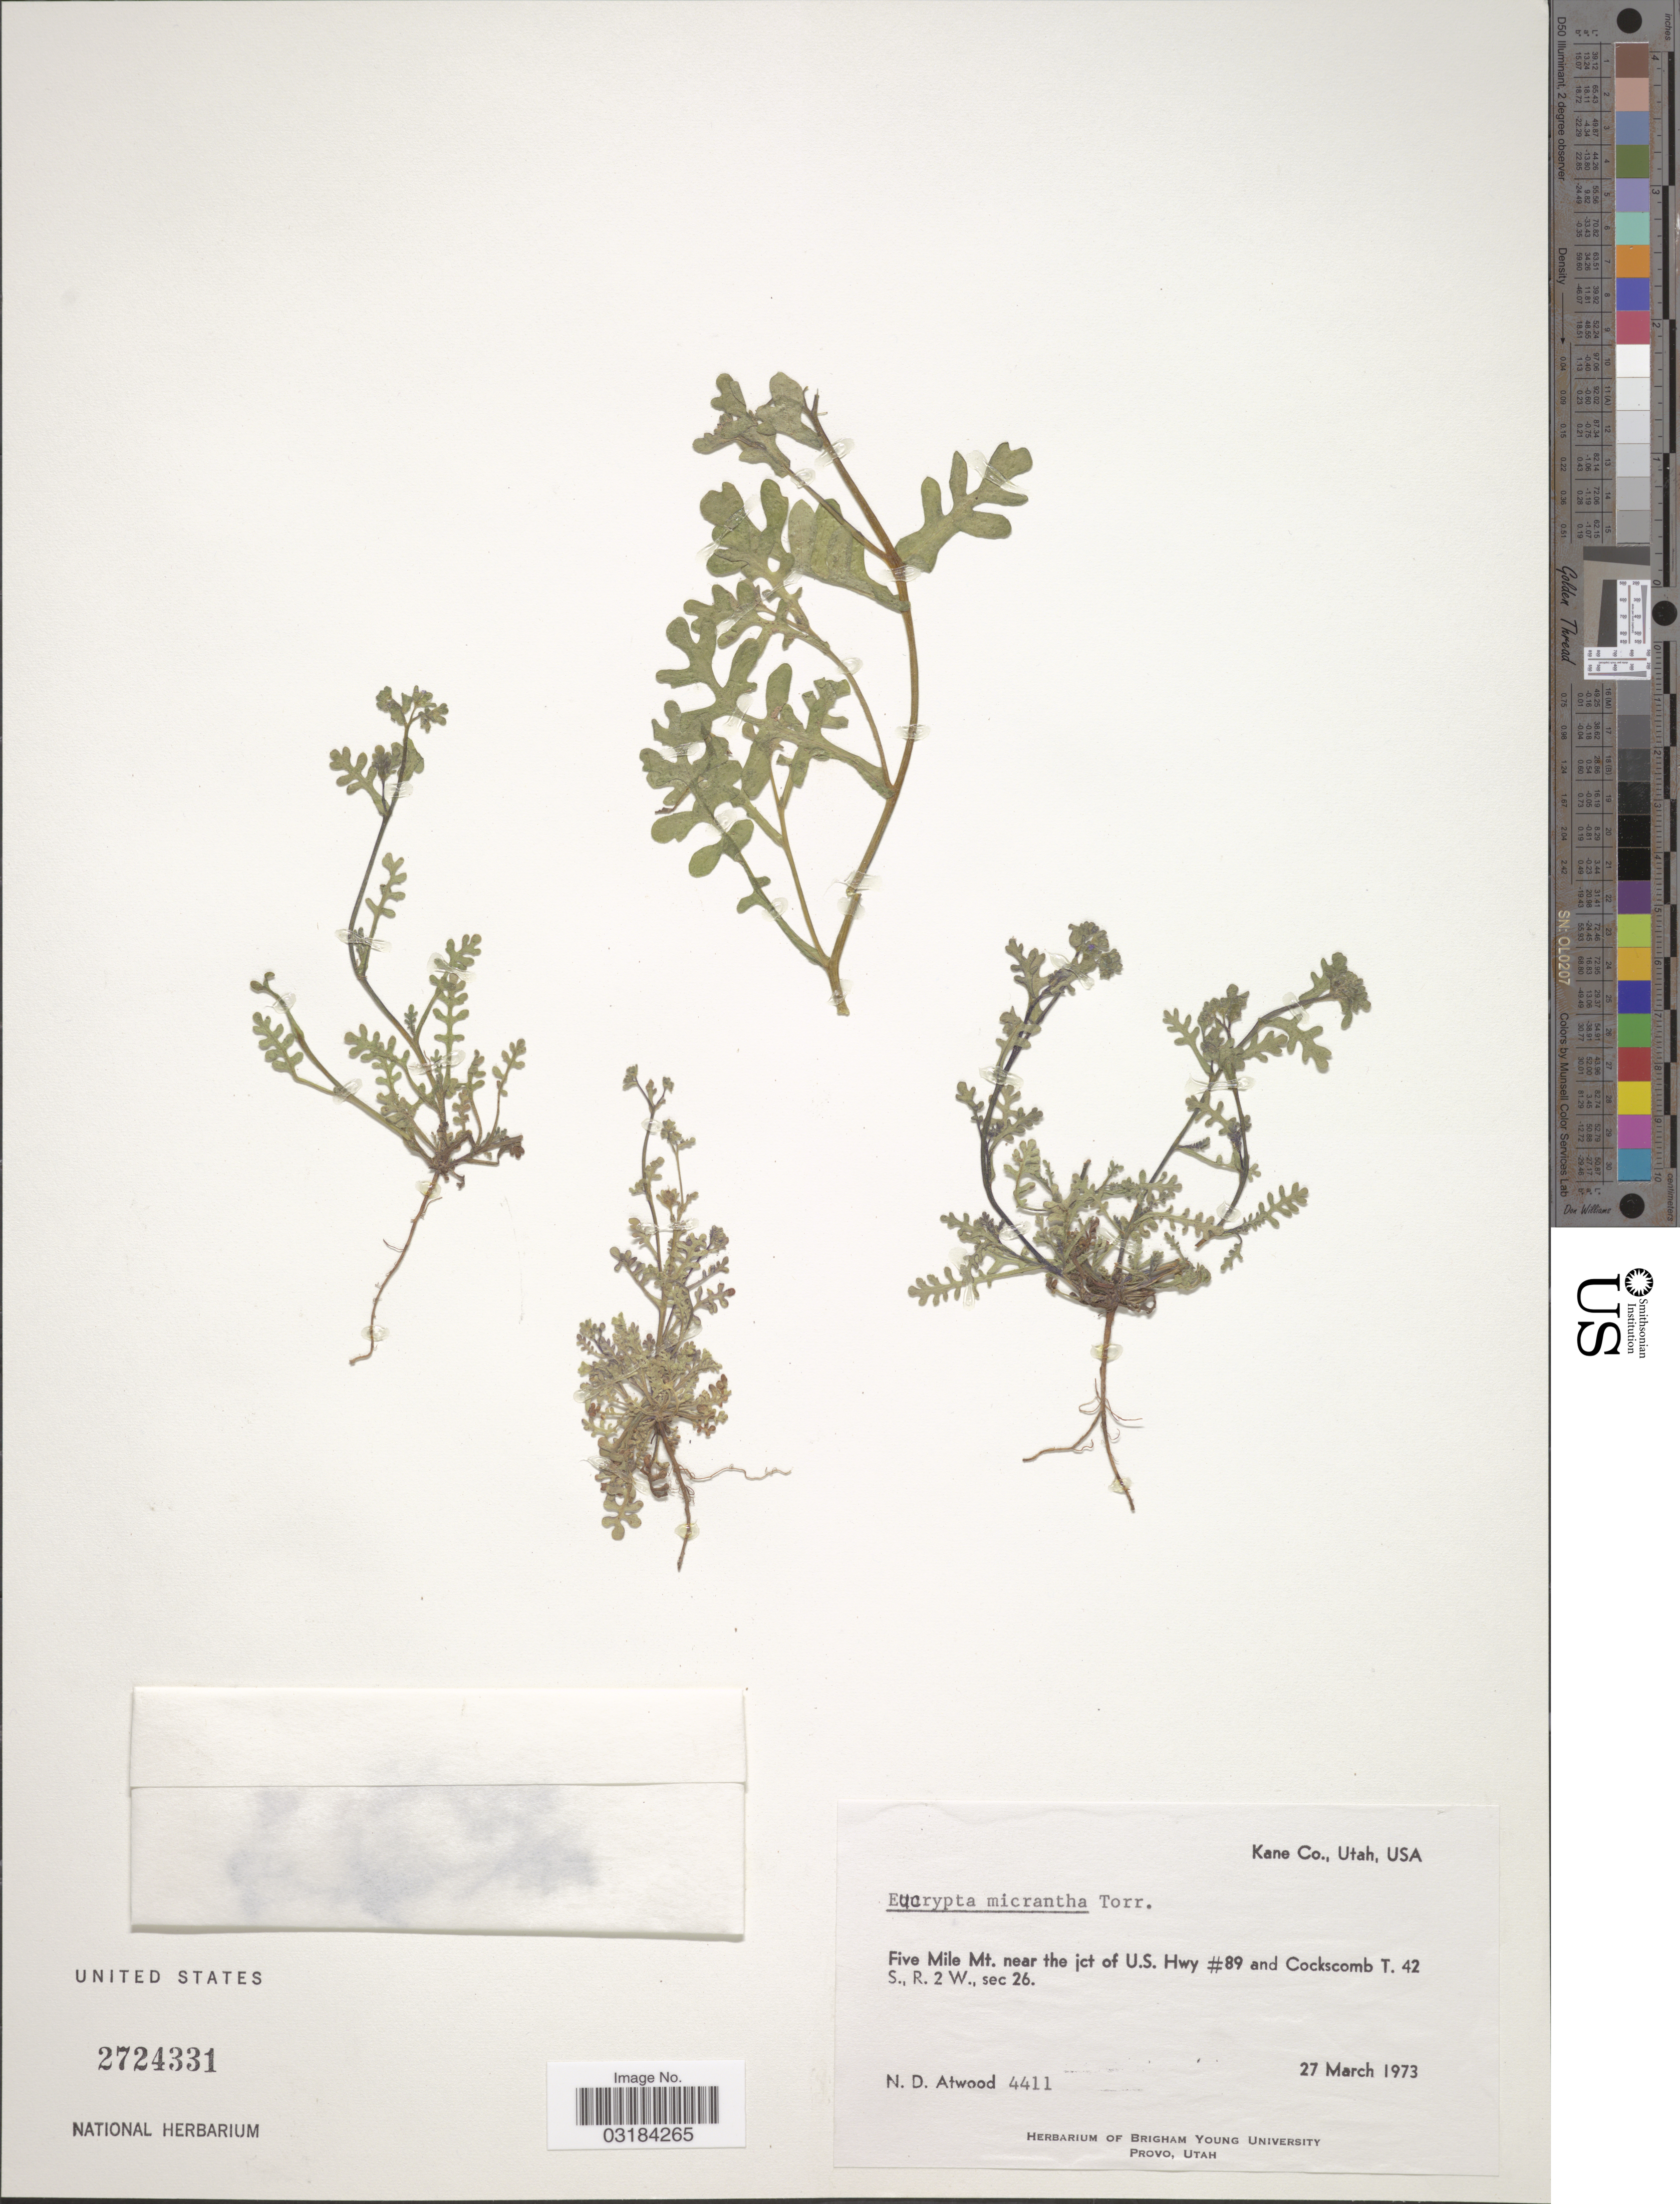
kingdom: Plantae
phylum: Tracheophyta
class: Magnoliopsida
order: Boraginales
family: Hydrophyllaceae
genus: Eucrypta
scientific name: Eucrypta micrantha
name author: (Torr.) A. Heller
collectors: N. Atwood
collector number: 4411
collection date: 1973-03-27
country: United States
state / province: Utah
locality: Kane Co. Five Mile Mt. near the jct of U.S. Hwy #89 and Cockscomb T.42 S., R. 2 W., sec 26.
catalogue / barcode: US 2724331